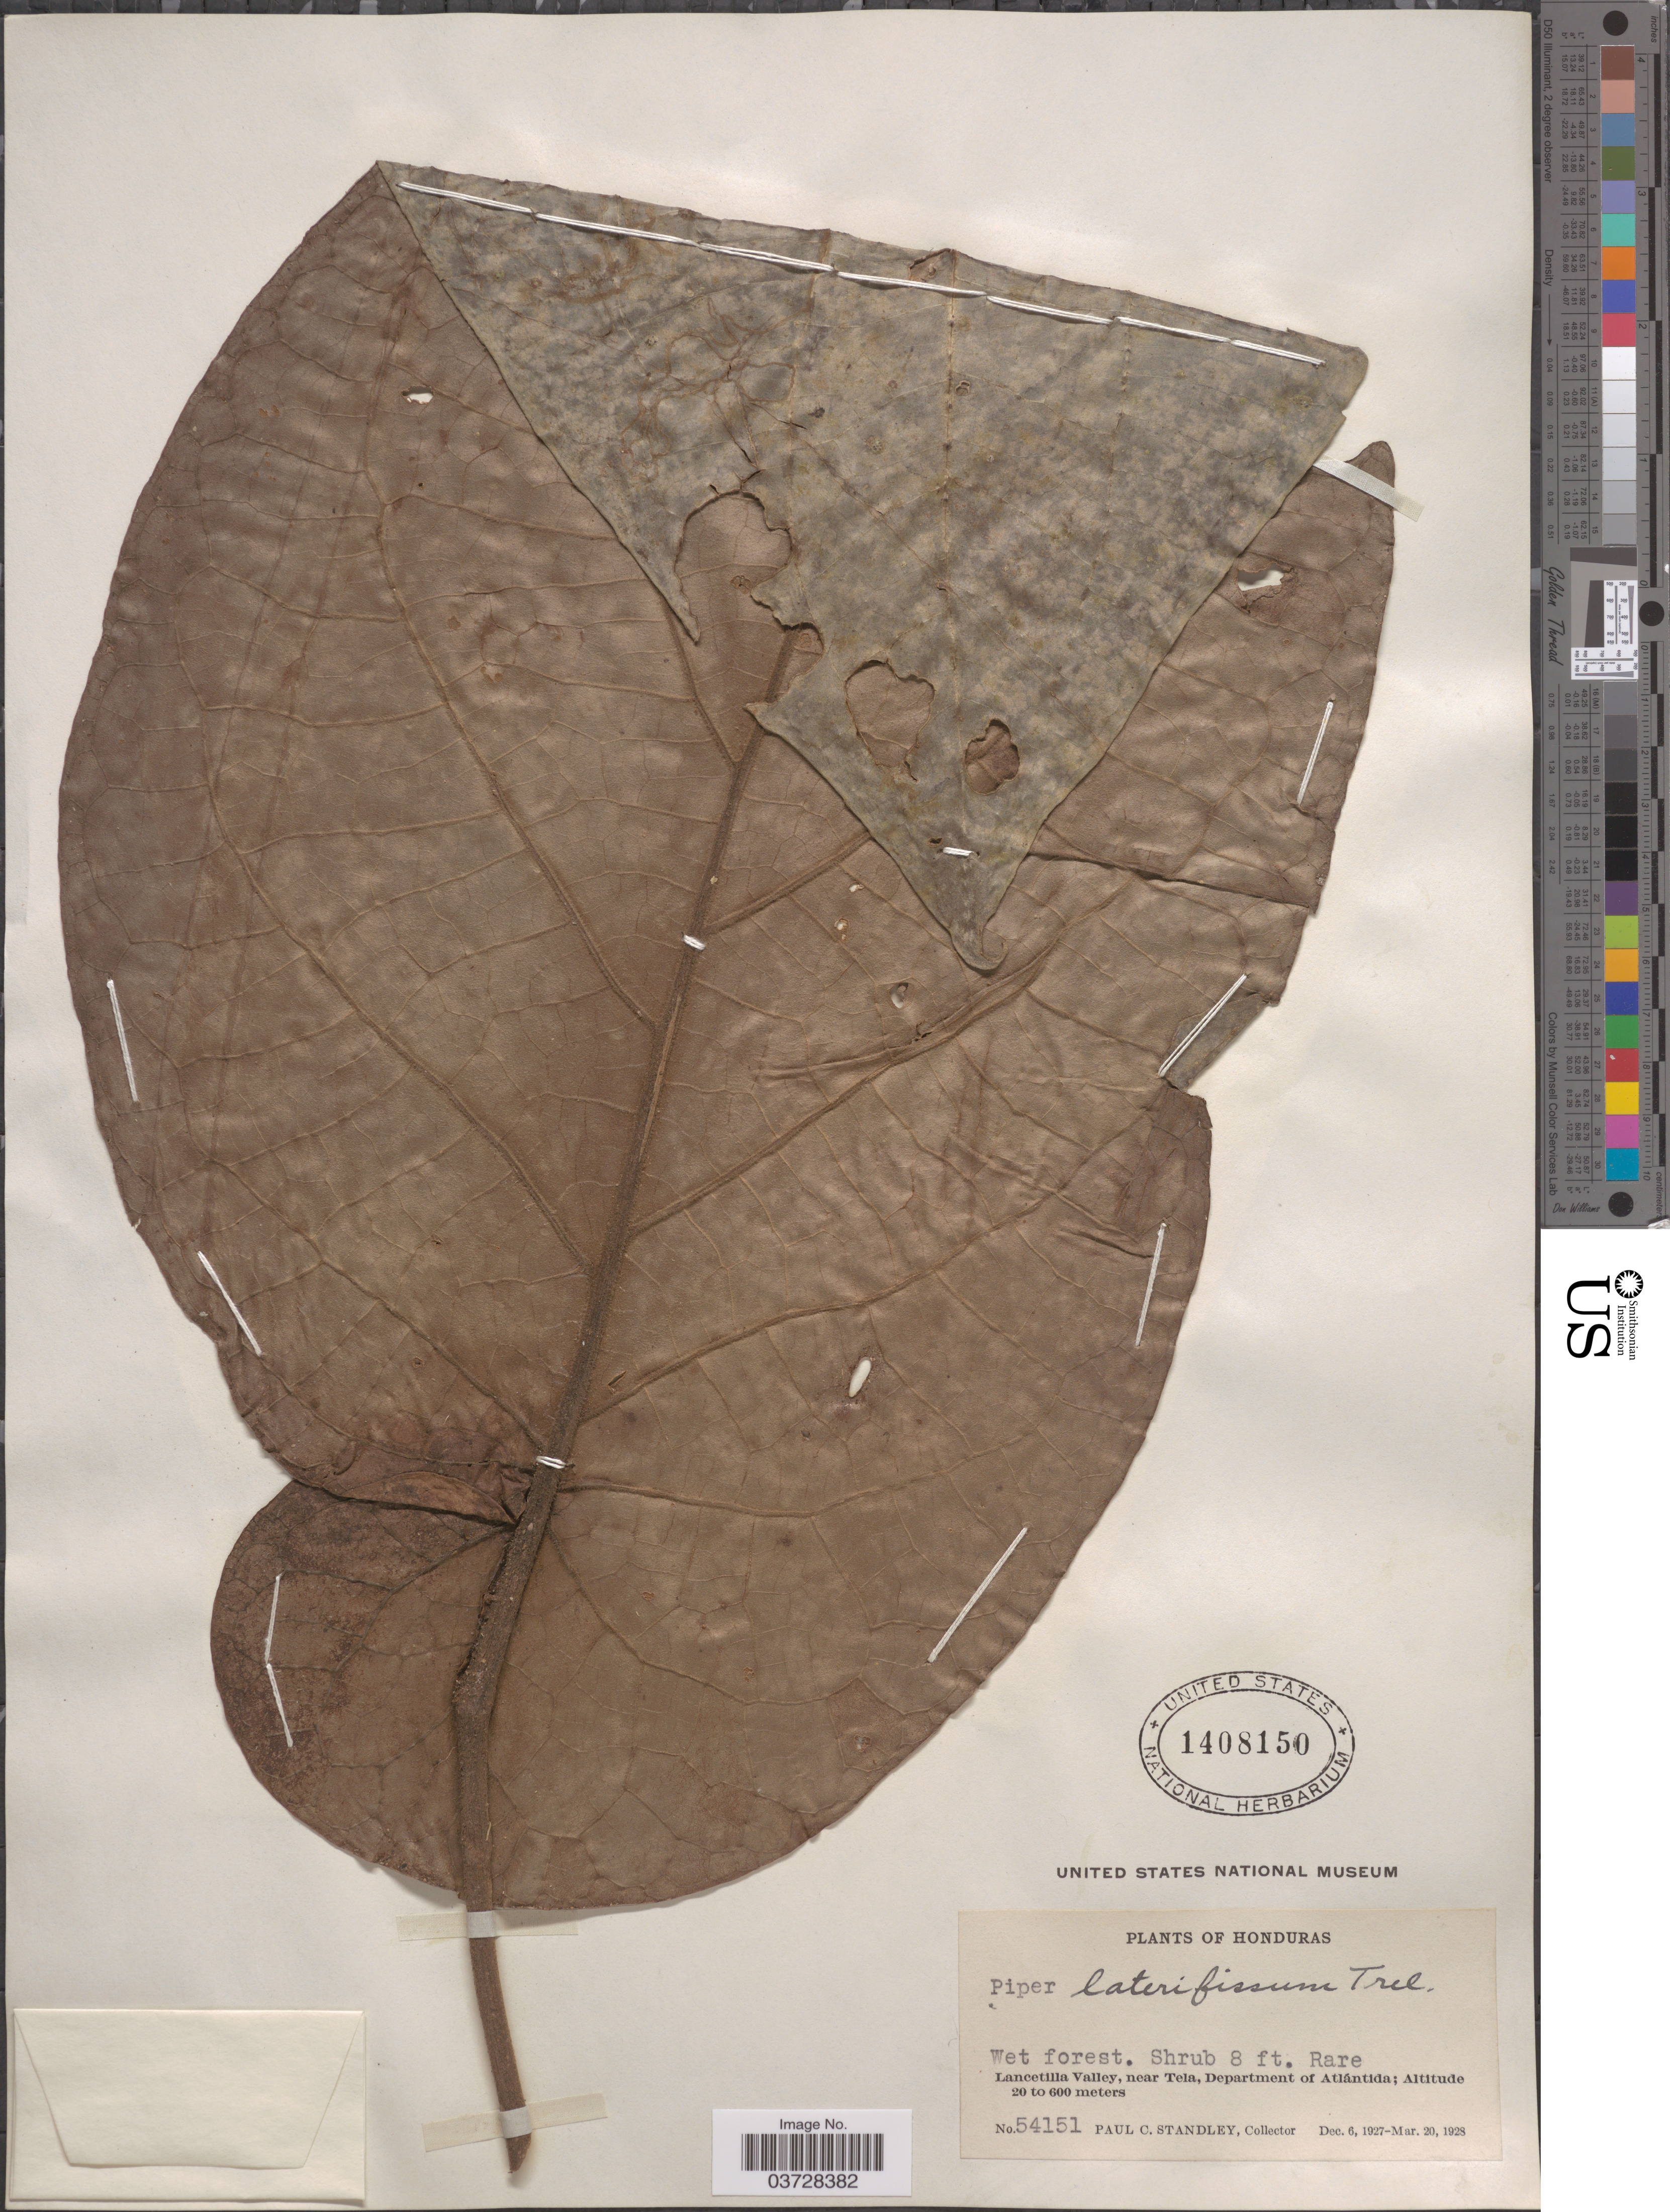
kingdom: Plantae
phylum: Tracheophyta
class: Magnoliopsida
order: Piperales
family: Piperaceae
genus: Piper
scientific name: Piper laterifissum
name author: Trel.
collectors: P. C. Standley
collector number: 54151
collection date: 1927-12-06/1928-03-20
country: Honduras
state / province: Atlantida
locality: Lancetilla Valley, near Tela, Department of Atlántida.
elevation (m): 20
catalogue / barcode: US 1408150